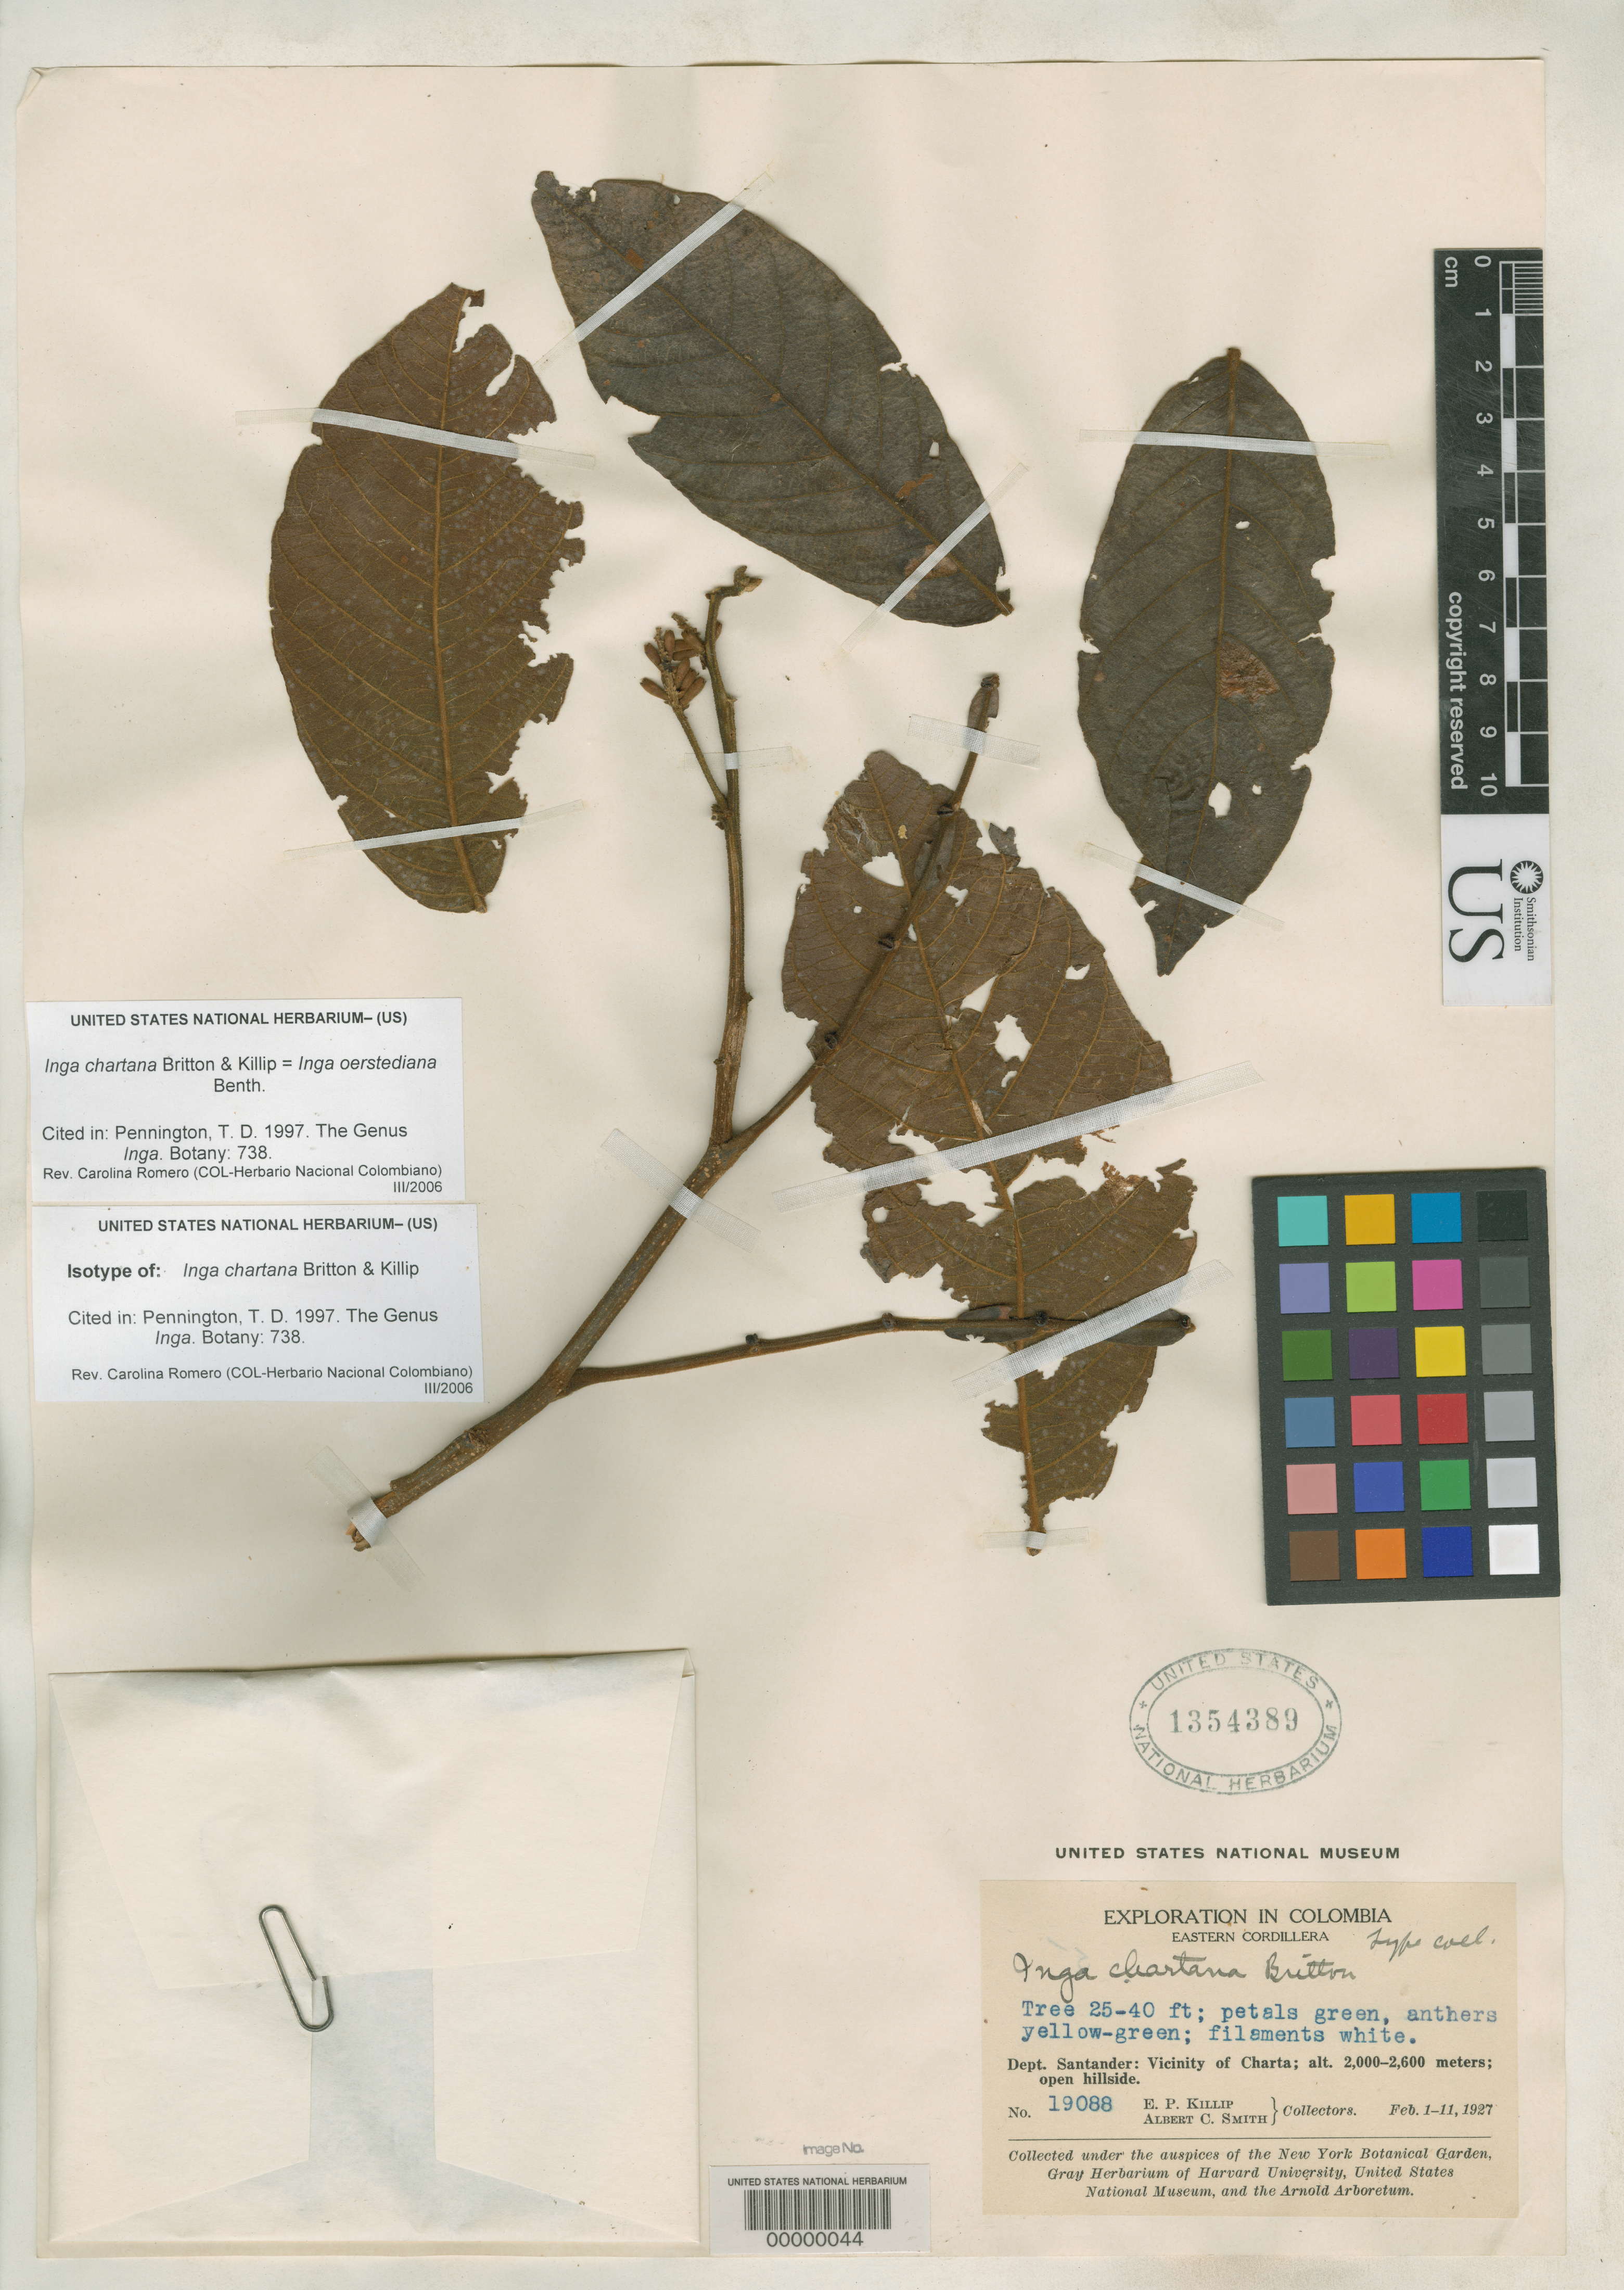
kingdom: Plantae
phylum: Tracheophyta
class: Magnoliopsida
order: Fabales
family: Fabaceae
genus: Inga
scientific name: Inga chartana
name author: Britton & Killip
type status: Isotype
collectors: E. P. Killip & A. C. Smith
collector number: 19088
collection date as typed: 01 Feb 1927 to 11 Feb 1927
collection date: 1927-02-01/1927-02-11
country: Colombia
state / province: Santander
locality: Vicinity of Charta.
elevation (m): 2000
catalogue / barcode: US 1354389